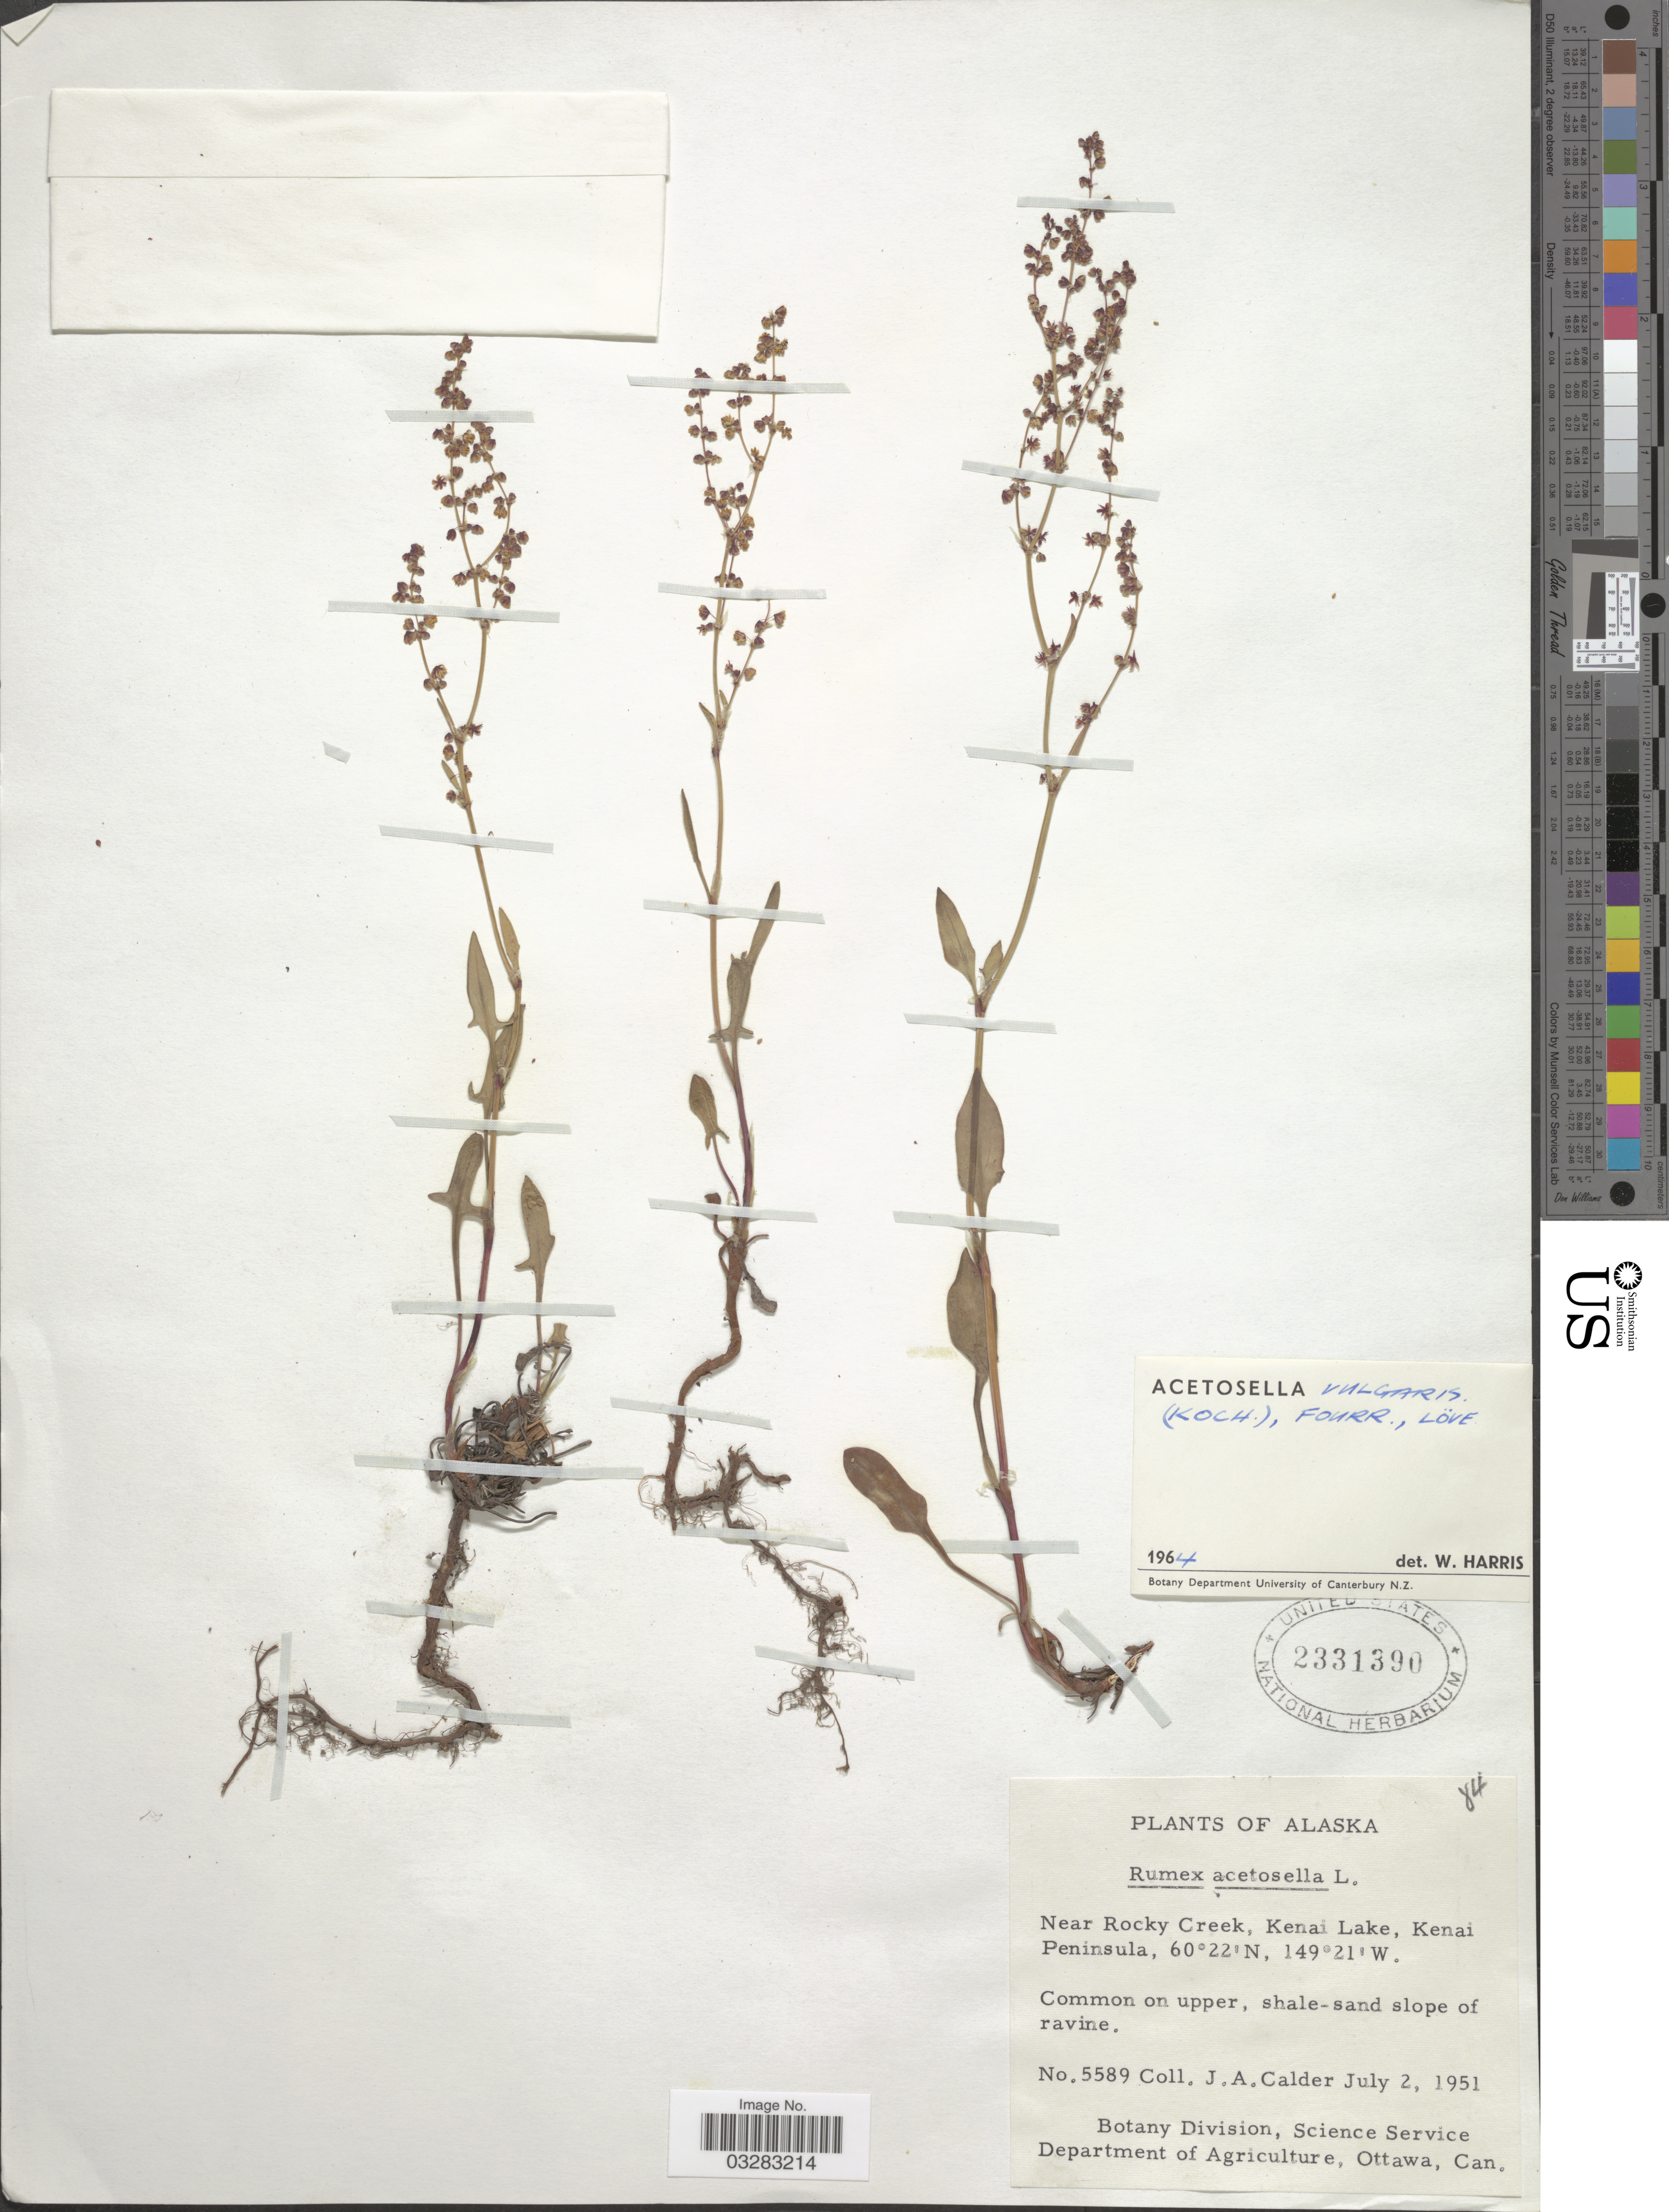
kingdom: Plantae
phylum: Tracheophyta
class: Magnoliopsida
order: Caryophyllales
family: Polygonaceae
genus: Rumex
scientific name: Rumex acetosella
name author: L.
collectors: J. A. Calder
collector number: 5589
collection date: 1951-07-02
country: United States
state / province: Alaska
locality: Near Rocky Creek, Kenai Lake, Kenai Peninsula.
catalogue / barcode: US 2331390